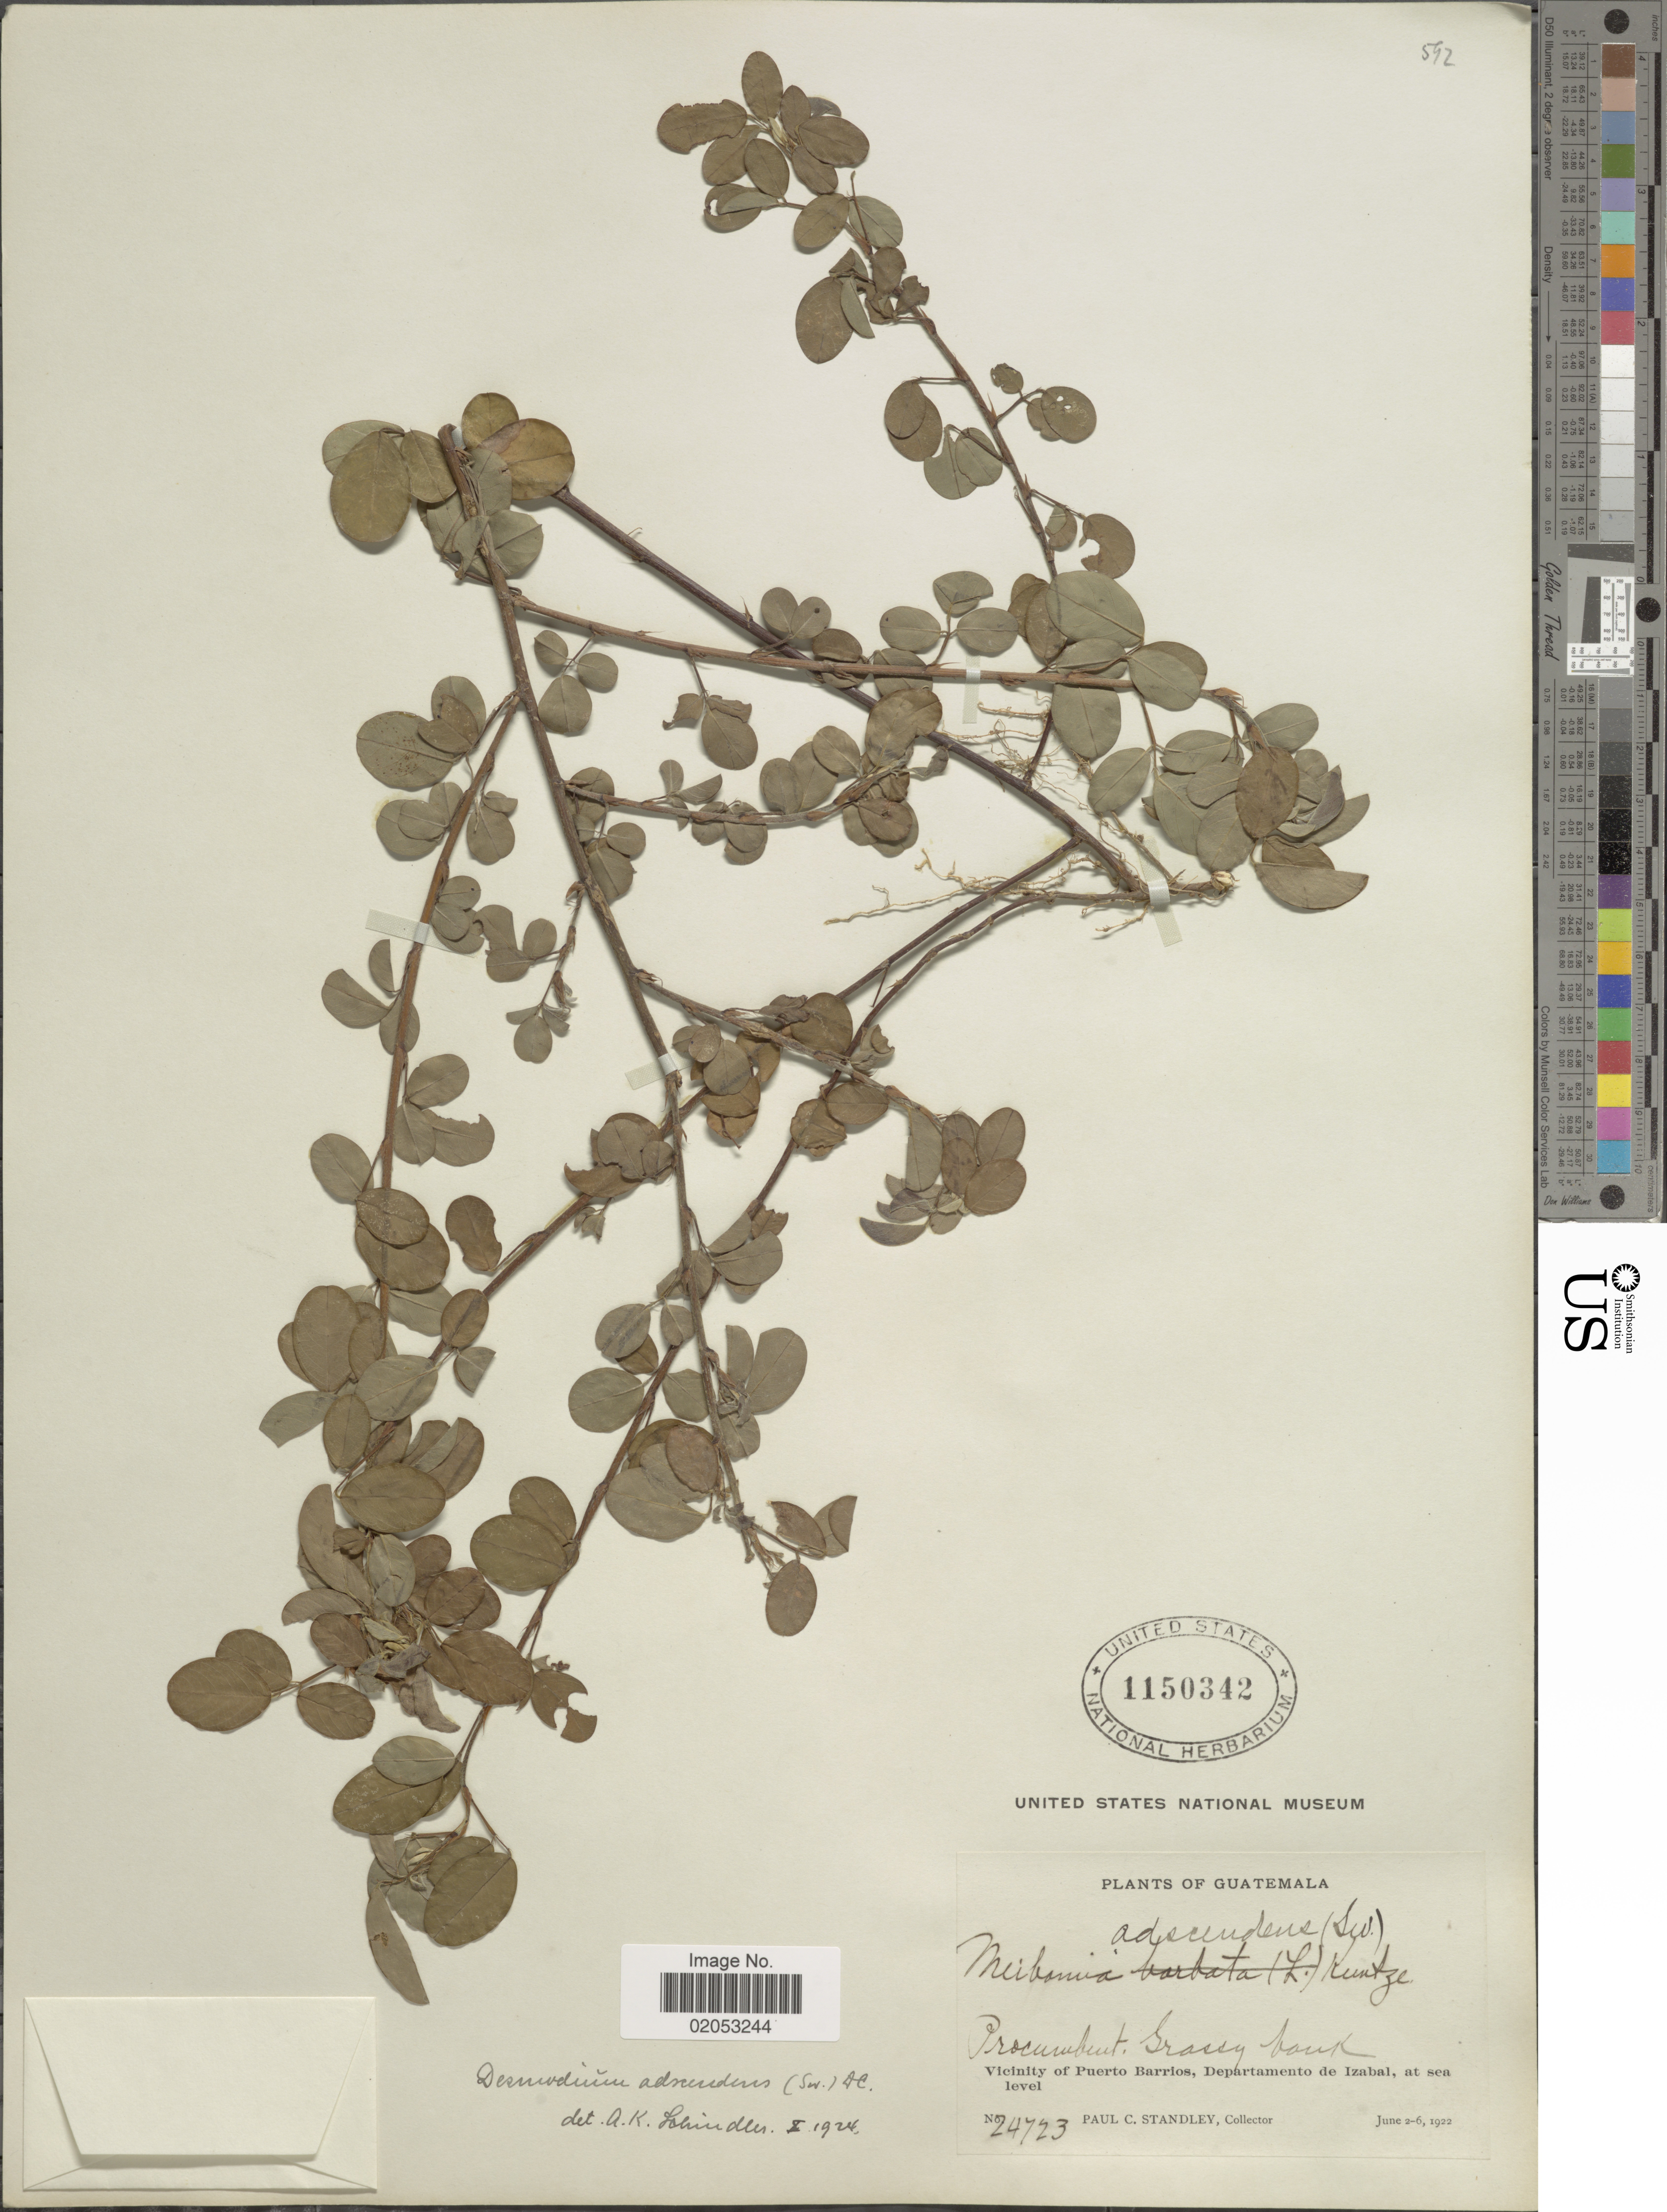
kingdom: Plantae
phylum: Tracheophyta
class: Magnoliopsida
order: Fabales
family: Fabaceae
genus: Grona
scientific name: Grona adscendens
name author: (Sw.) H. Ohashi & K. Ohashi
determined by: Strong, Mark T., (BOT), Smithsonian Institution - National Museum of Natural History (UNITED STATES)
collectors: P. C. Standley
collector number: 24723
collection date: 1922-06-02/1922-06-06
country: Guatemala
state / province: Izabal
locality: Vicinity of Puerto Barrios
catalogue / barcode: US 1150342